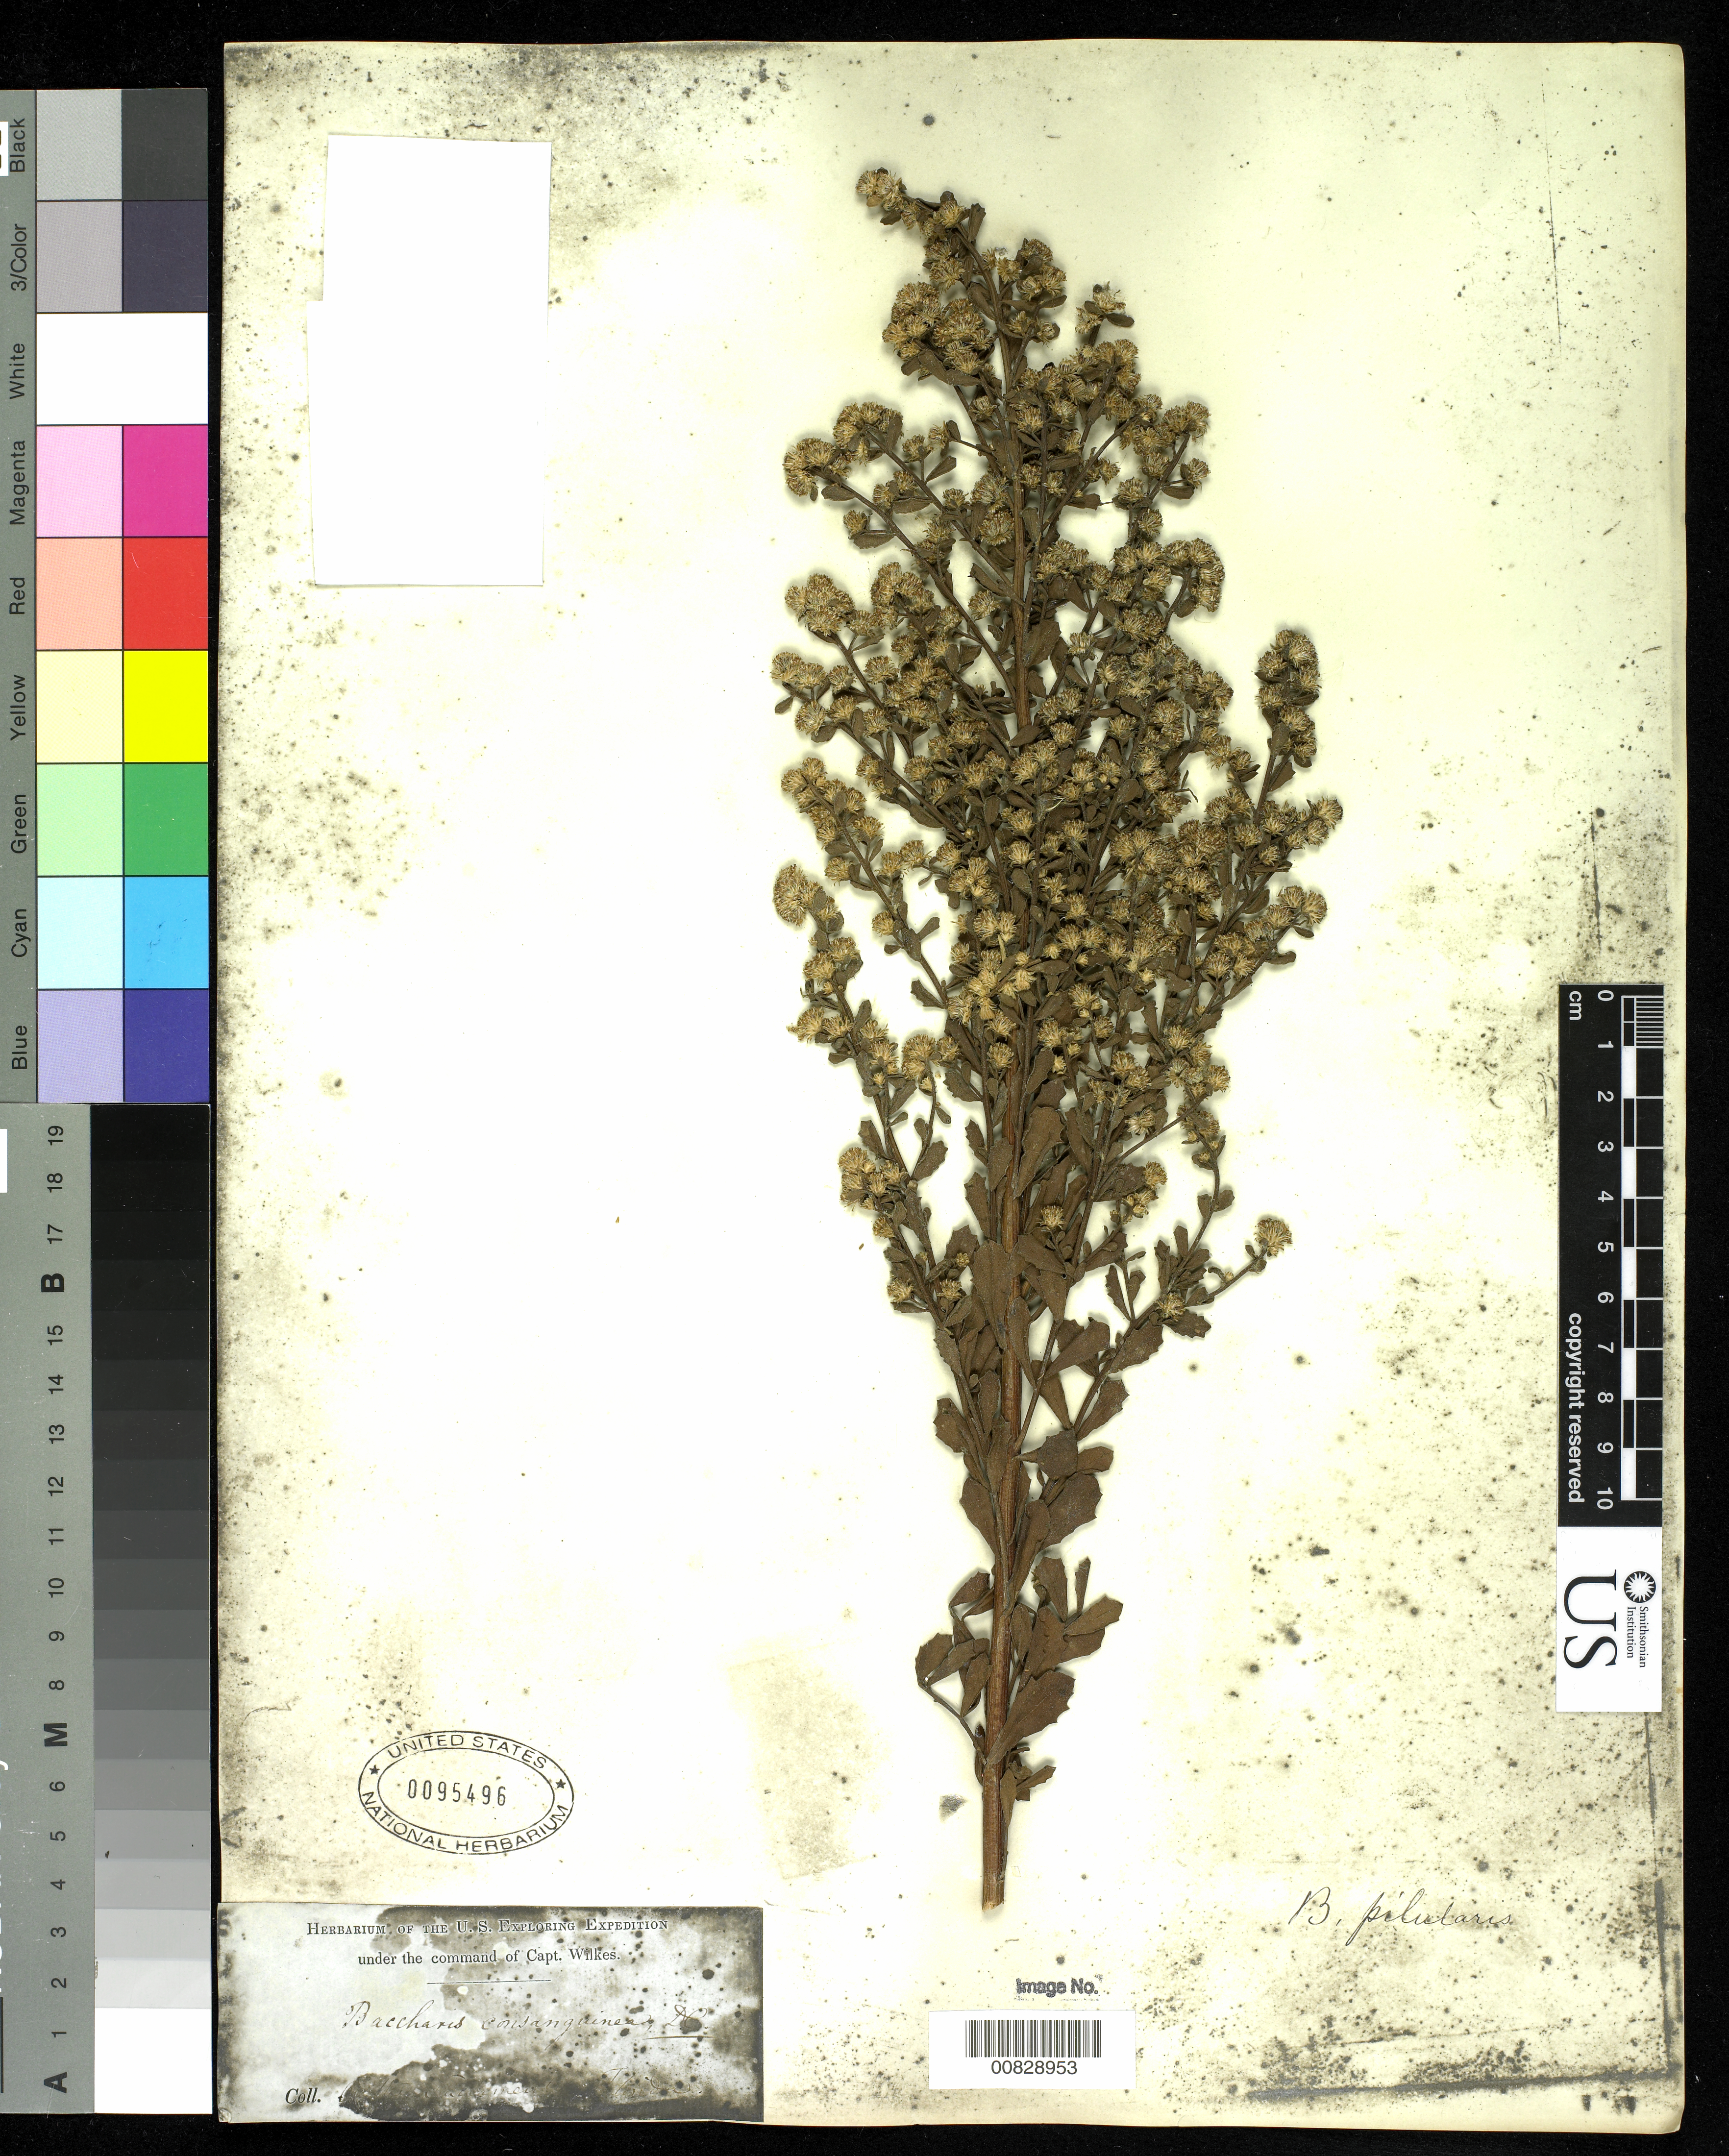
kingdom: Plantae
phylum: Tracheophyta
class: Magnoliopsida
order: Asterales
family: Asteraceae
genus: Baccharis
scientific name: Baccharis pilularis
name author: DC.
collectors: Wilkes Explor. Exped.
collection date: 1838/1842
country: United States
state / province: California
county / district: Sacramento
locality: ...Sacramento to Florida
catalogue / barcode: US 95496